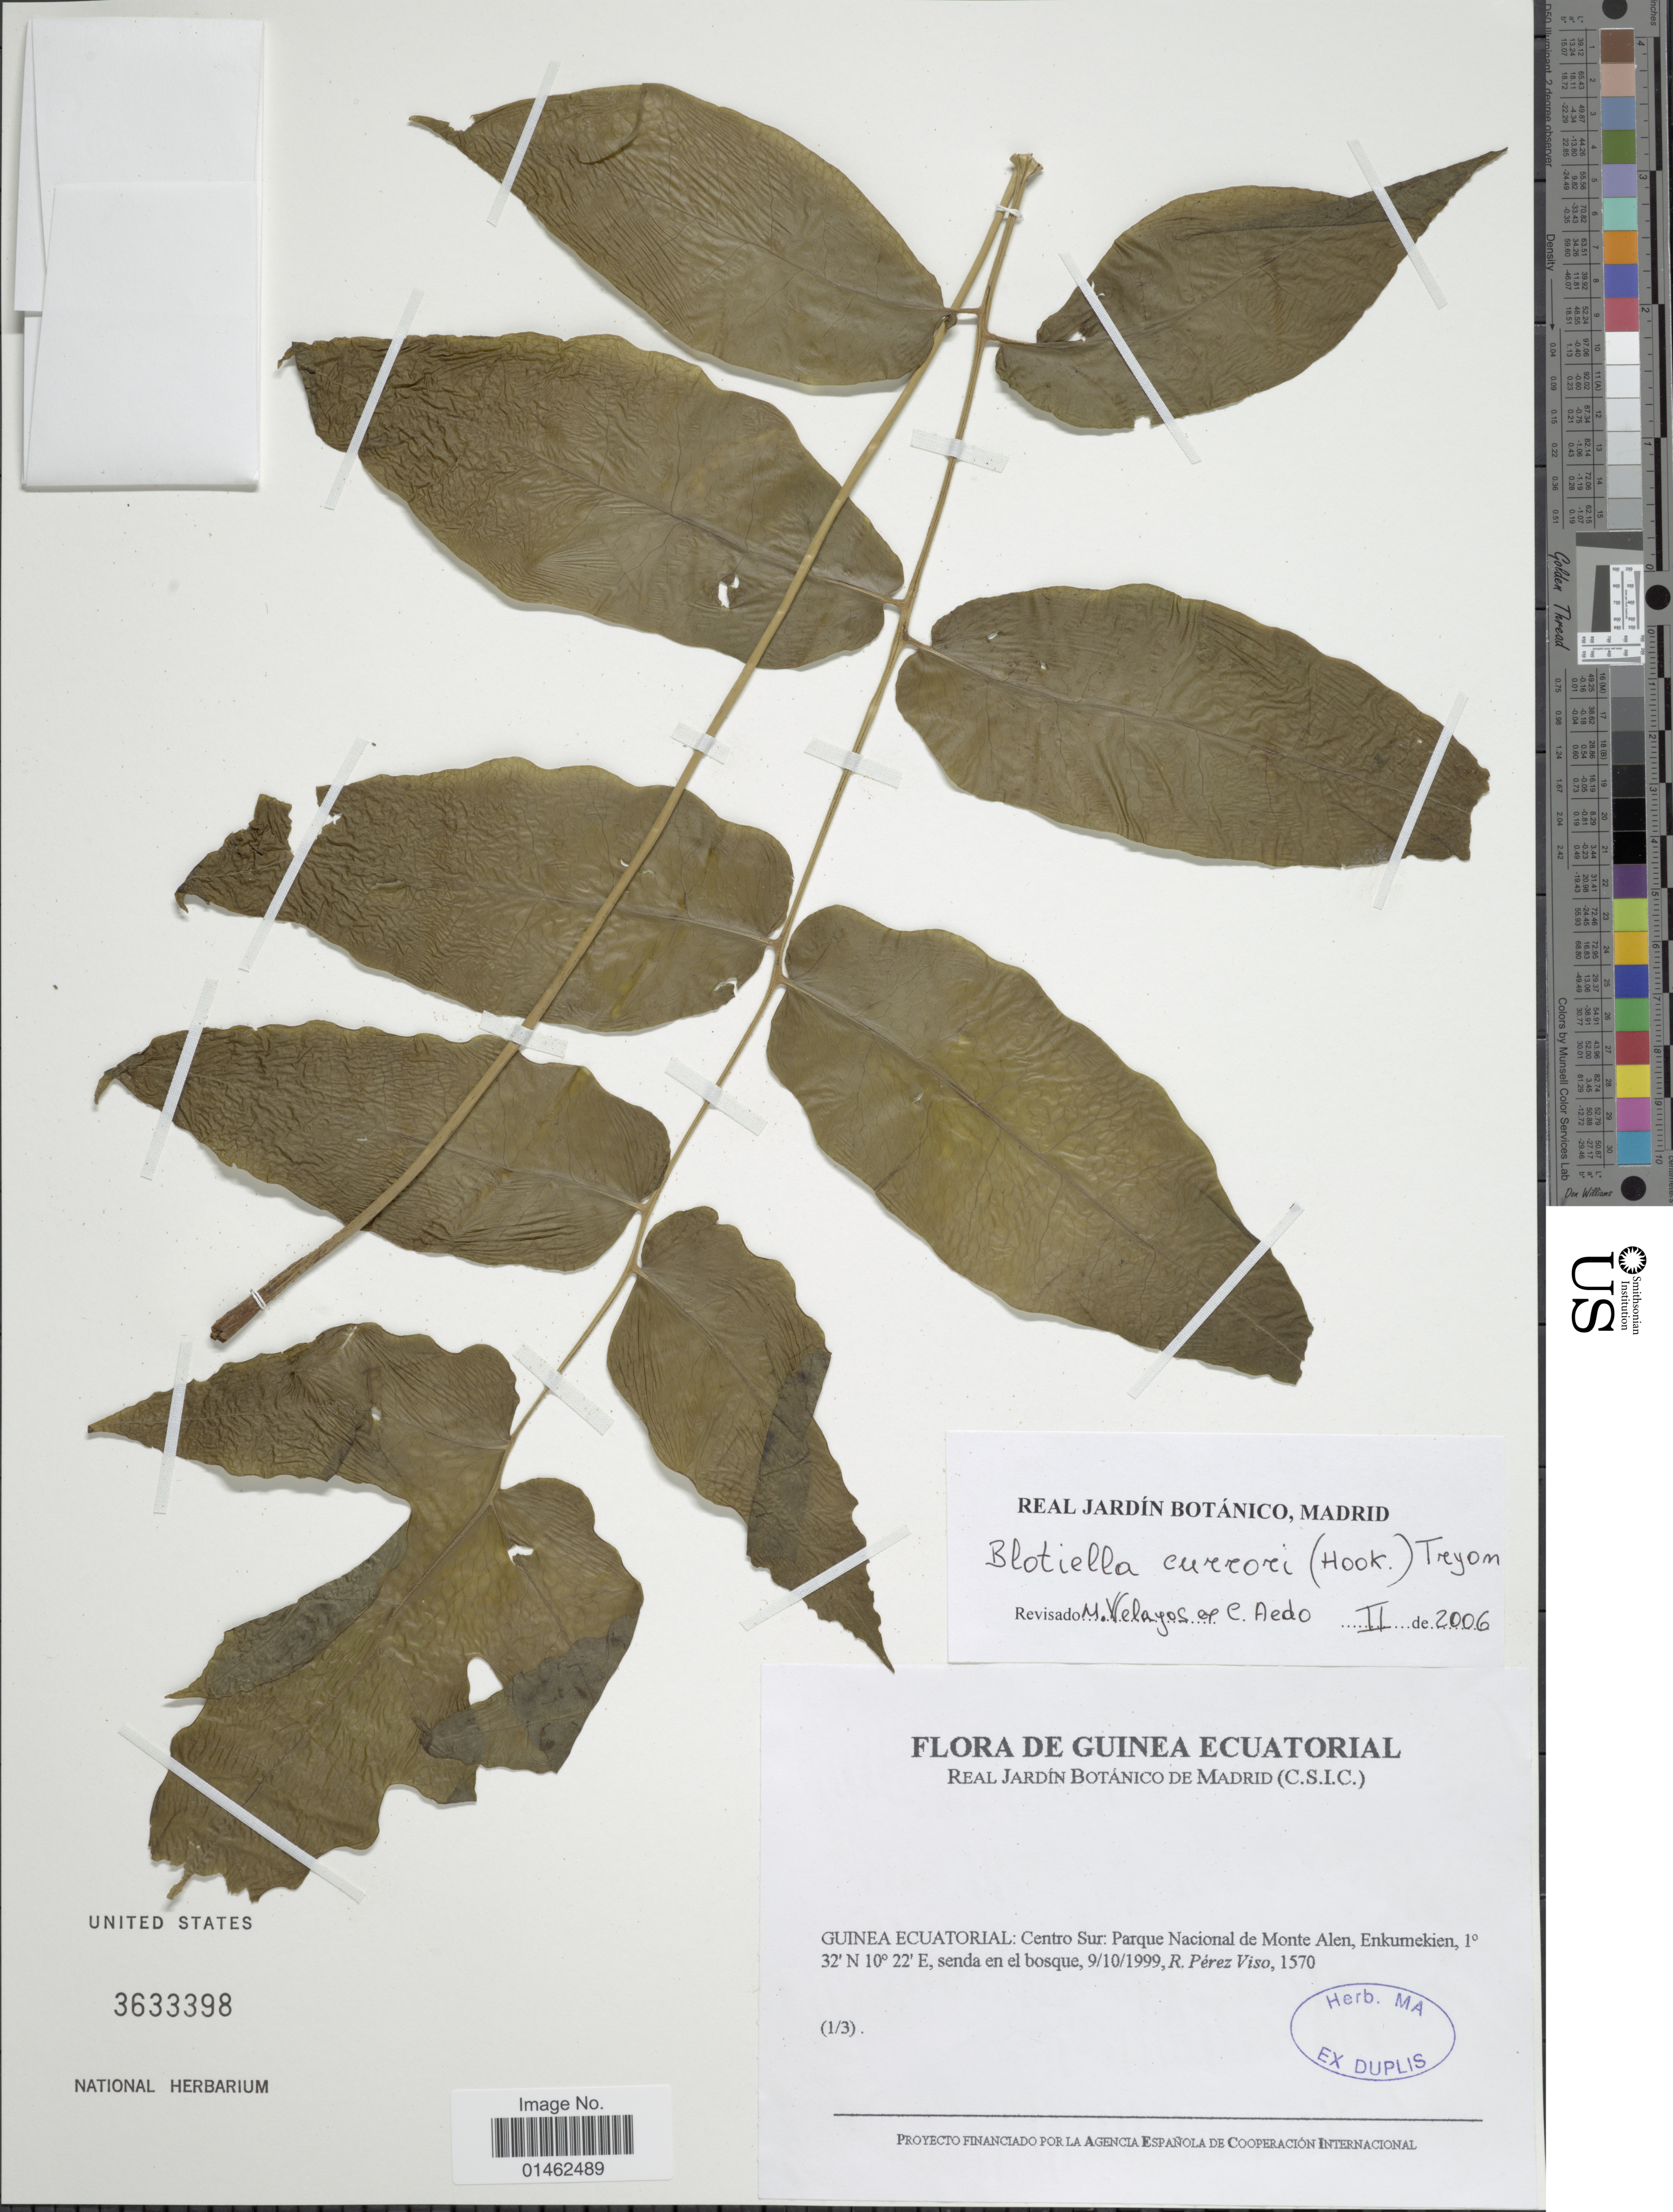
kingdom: Plantae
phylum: Tracheophyta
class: Polypodiopsida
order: Polypodiales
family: Dennstaedtiaceae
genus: Blotiella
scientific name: Blotiella currorii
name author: Hook.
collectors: R. Perez Viso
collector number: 1570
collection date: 1999-10-09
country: Equatorial Guinea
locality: Centro Sur: Parque Nacional de Monte Alen, Enkumekien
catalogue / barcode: US 3633398